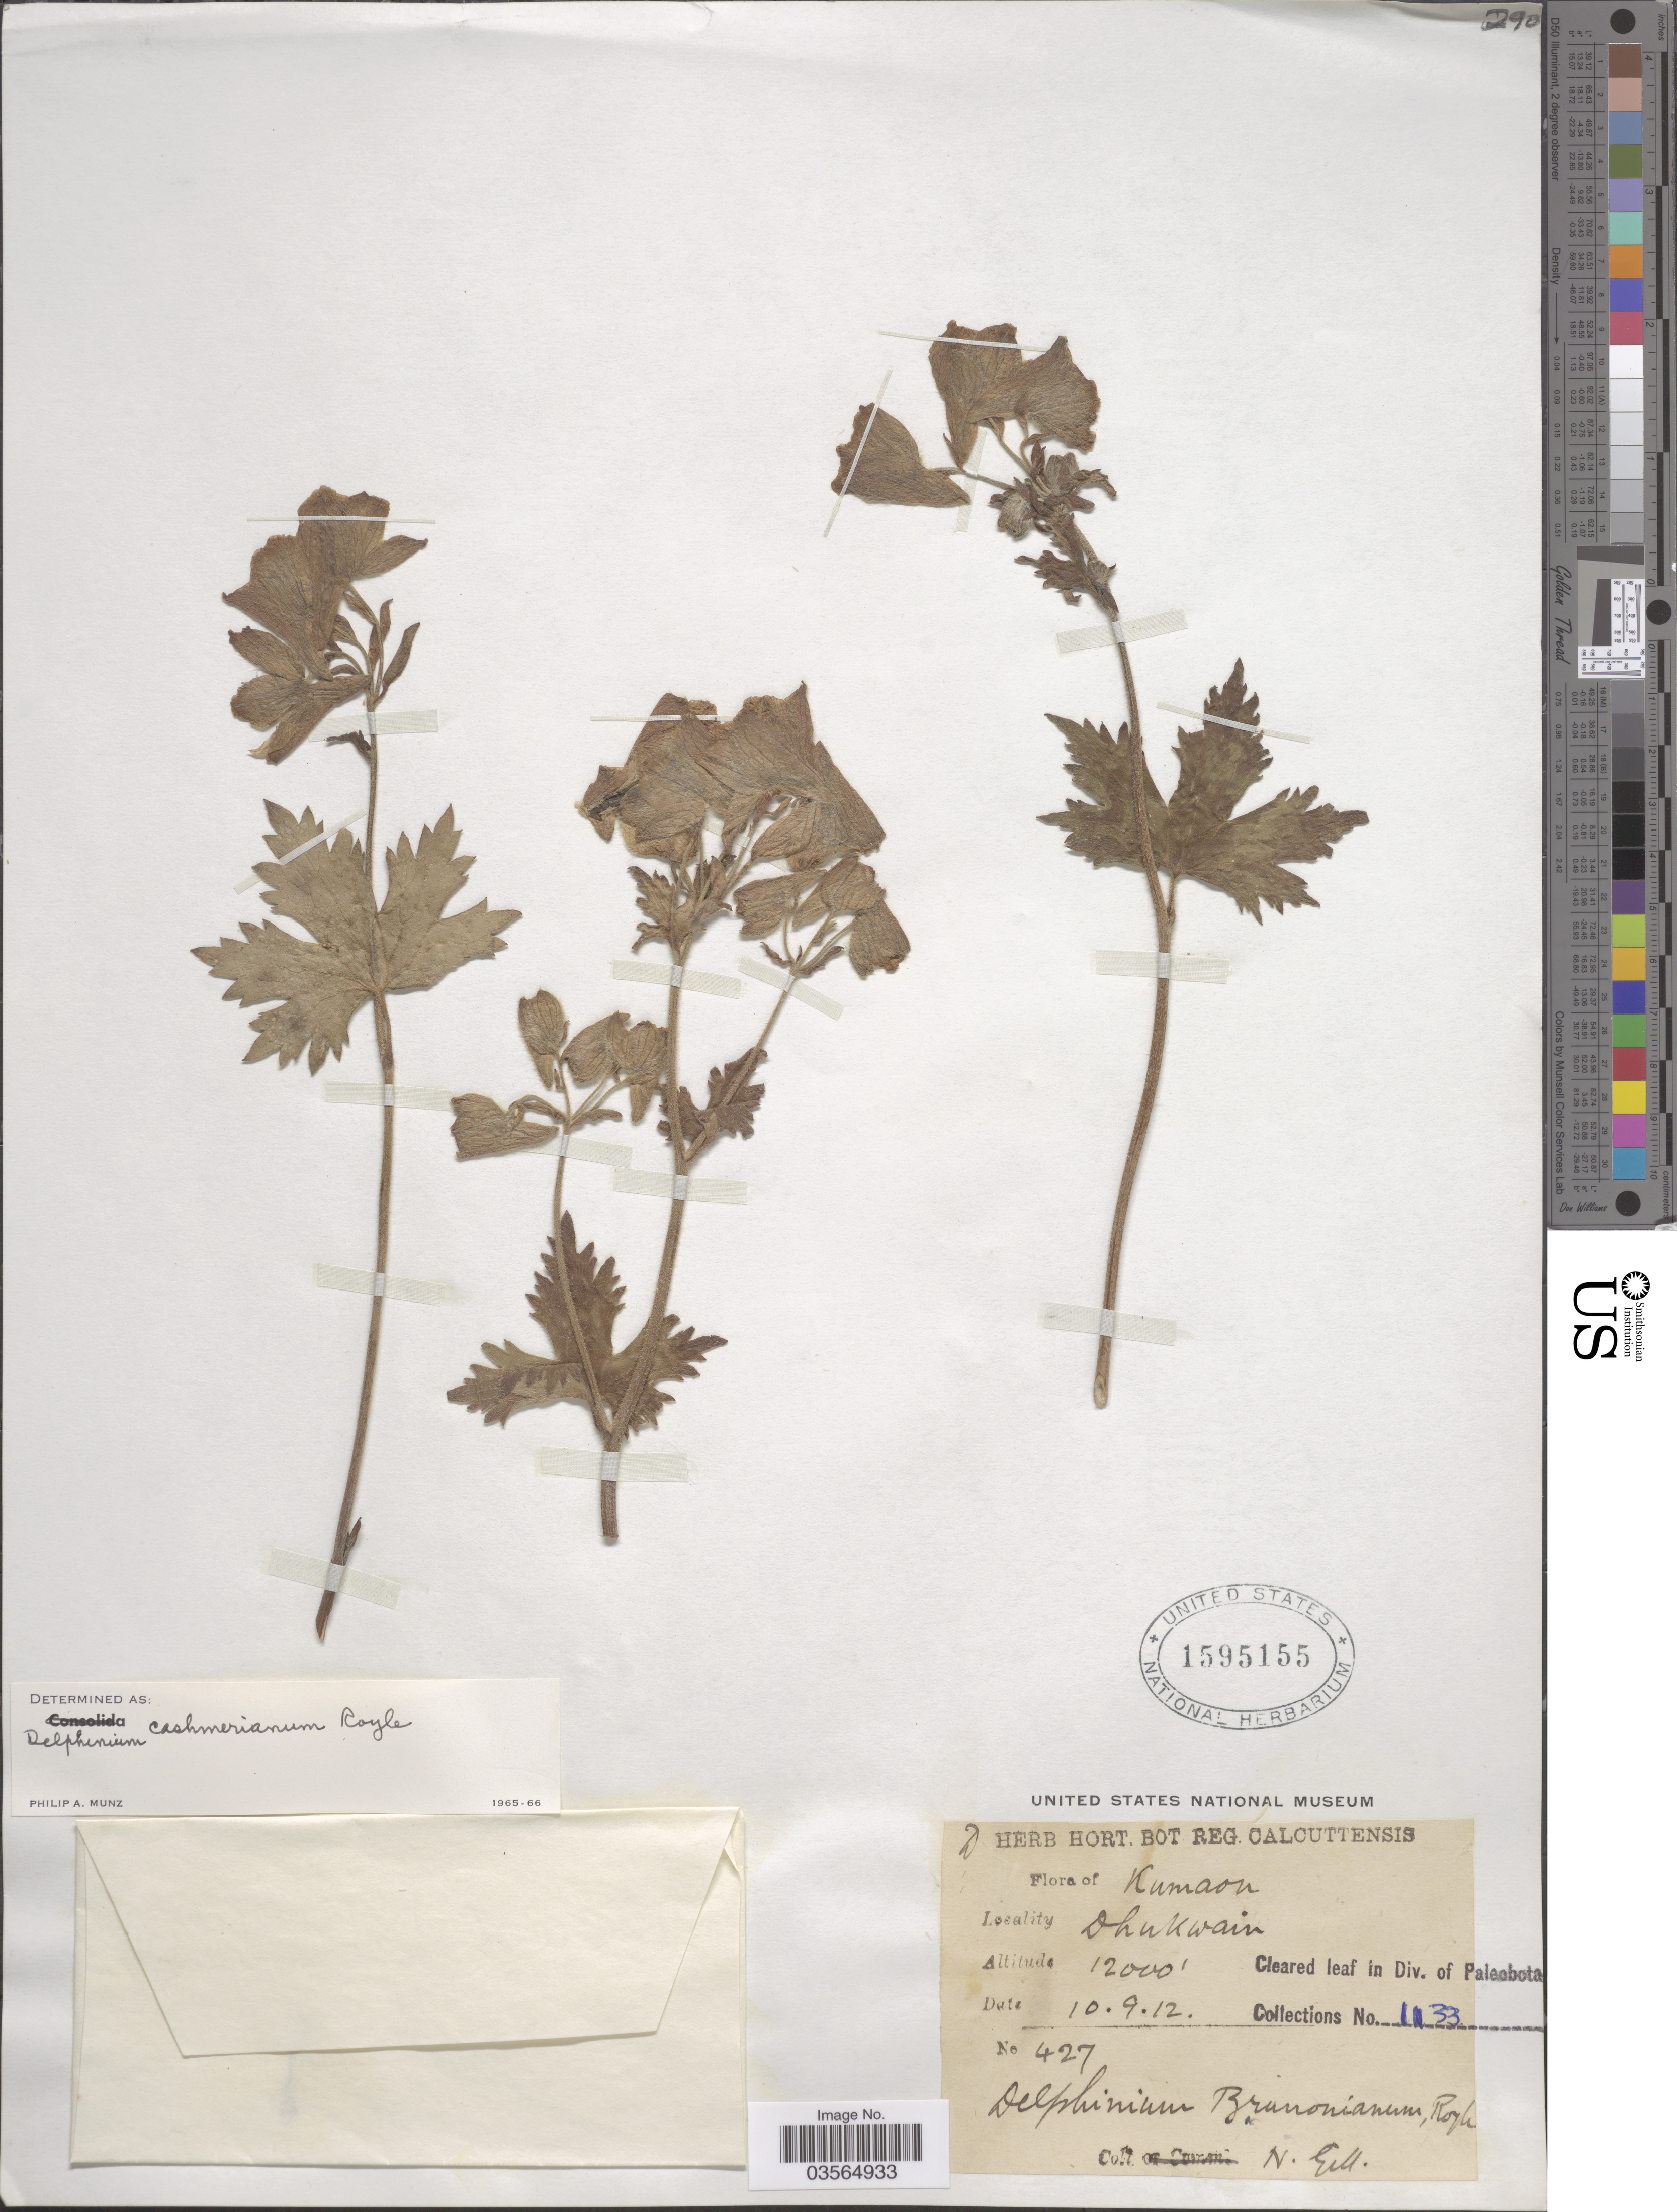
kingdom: Plantae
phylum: Tracheophyta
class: Magnoliopsida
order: Ranunculales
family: Ranunculaceae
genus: Delphinium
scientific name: Delphinium cashmerianum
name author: Royle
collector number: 427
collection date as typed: Transcribed d/m/y: 10/9/12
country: India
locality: Kumaon. Dhukwain.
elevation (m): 3658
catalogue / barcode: US 1595155